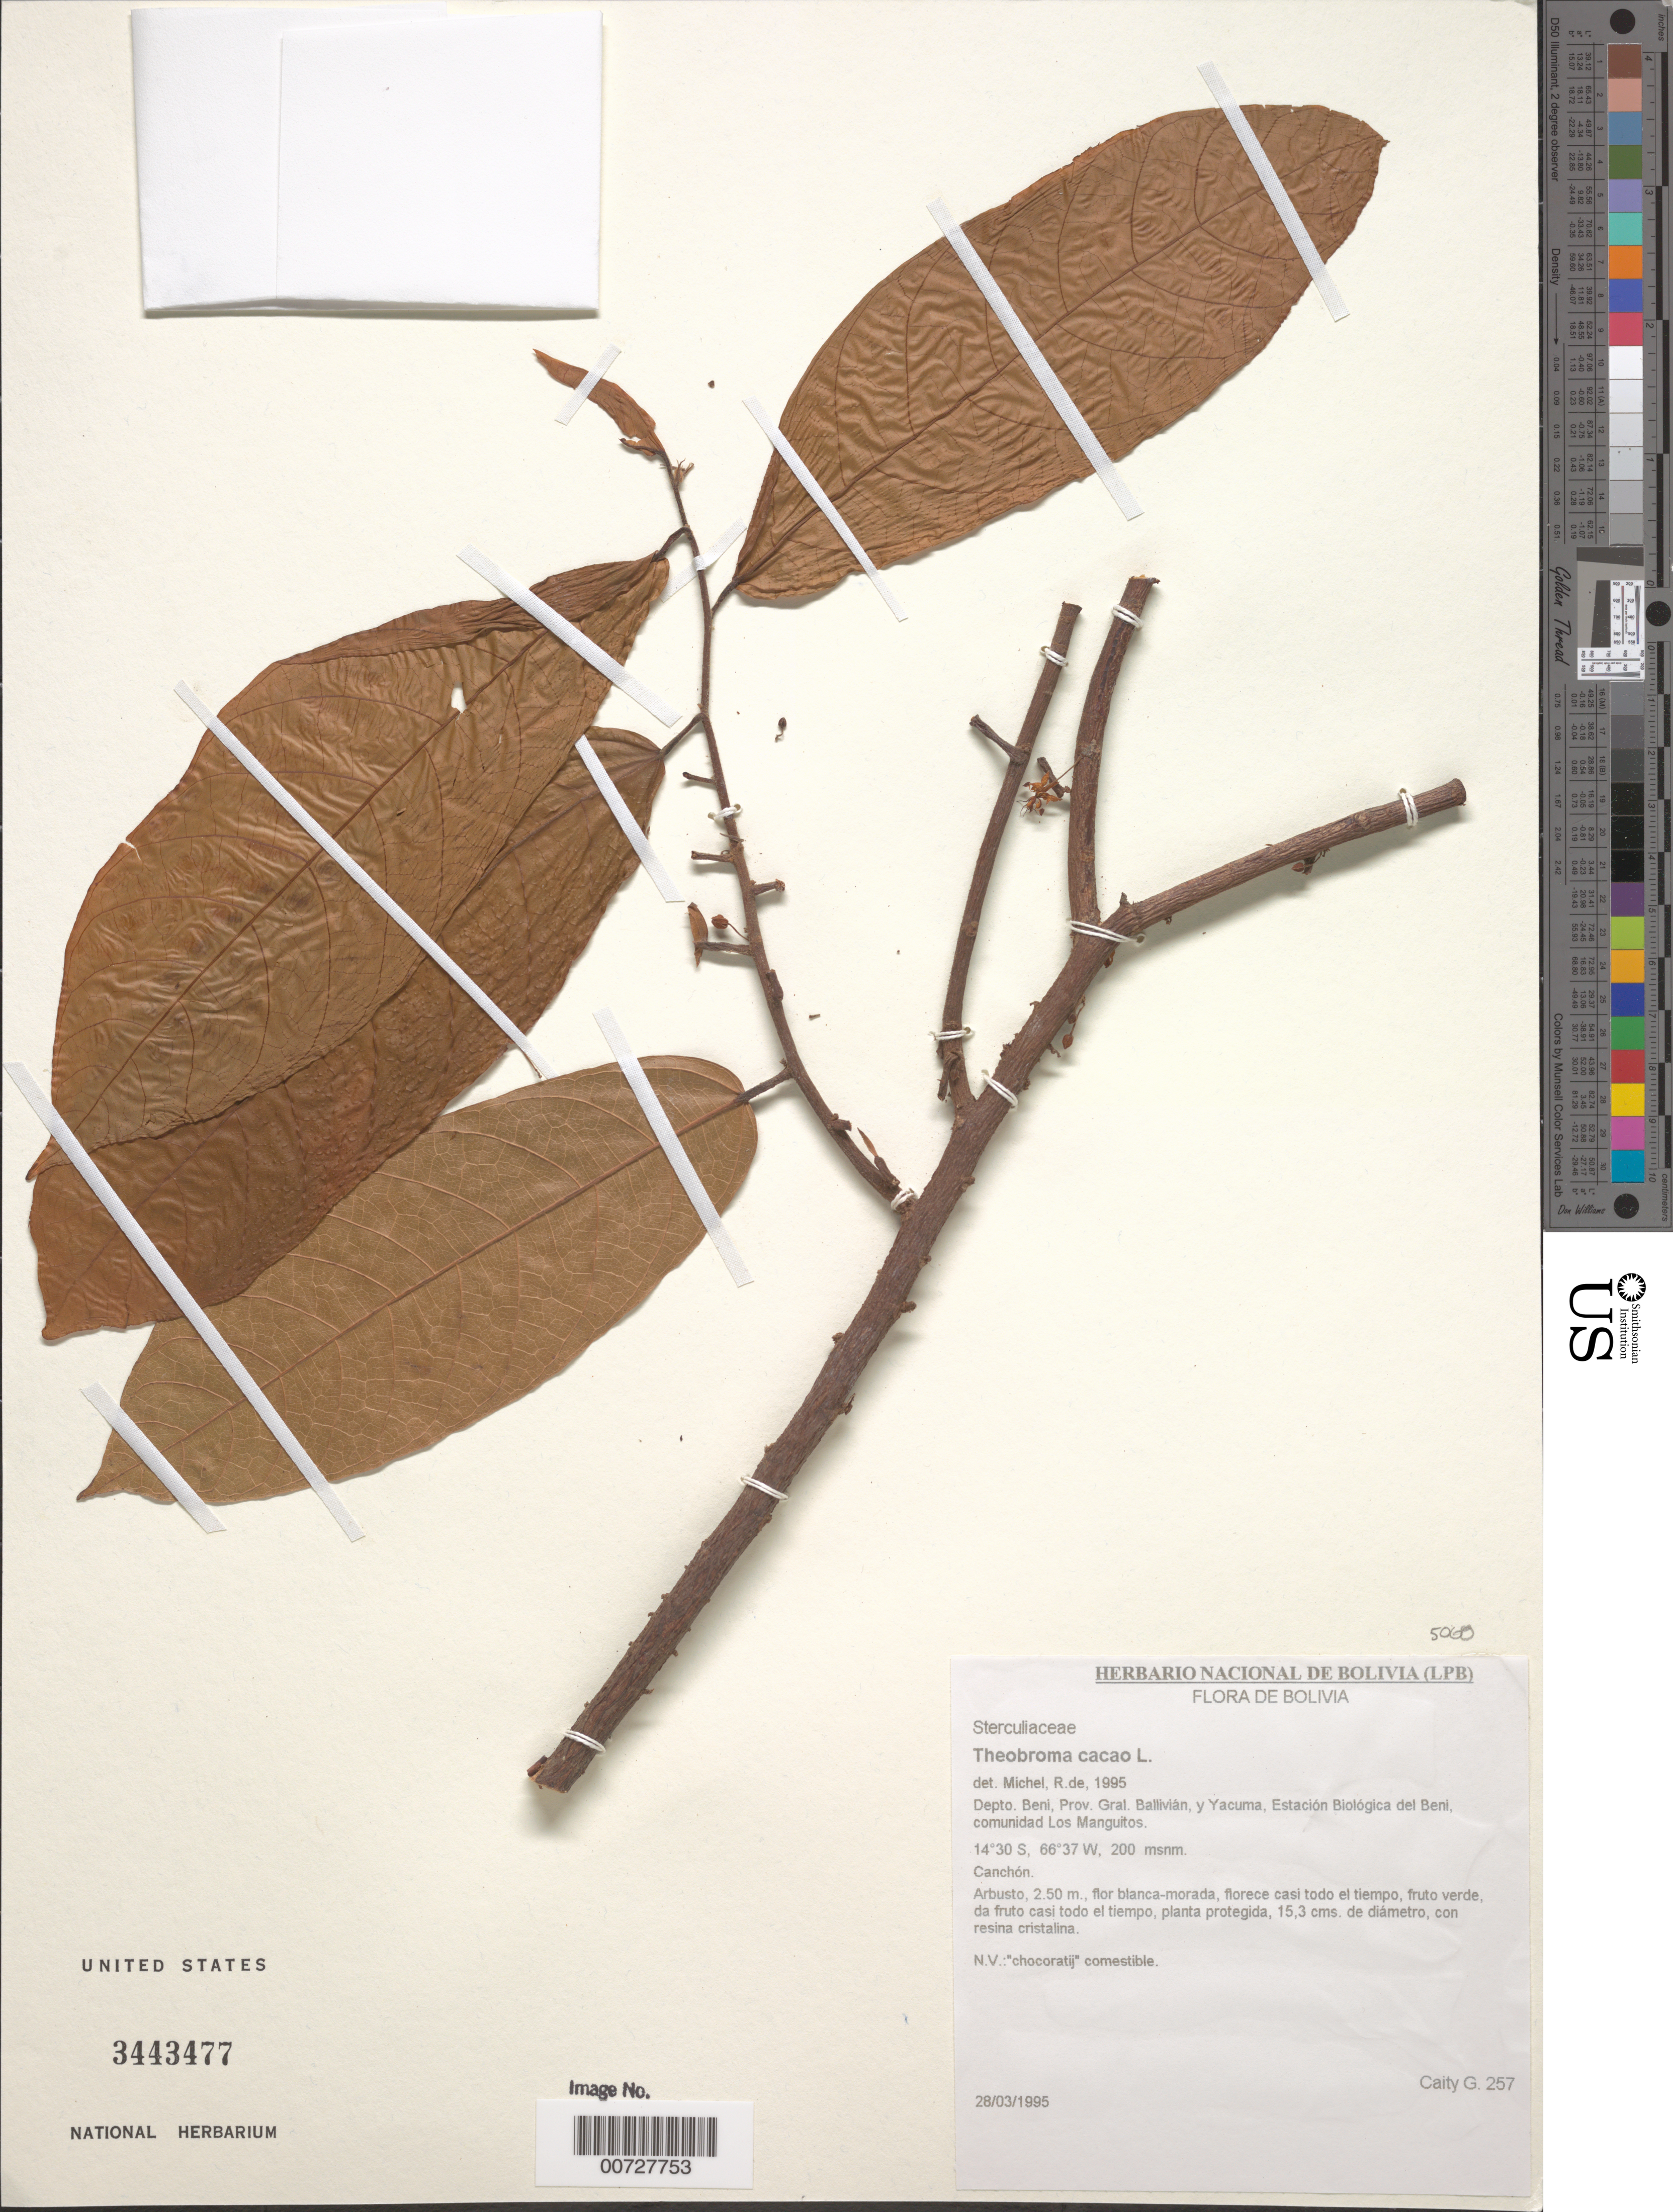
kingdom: Plantae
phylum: Tracheophyta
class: Magnoliopsida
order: Malvales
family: Malvaceae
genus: Theobroma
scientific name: Theobroma cacao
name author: L.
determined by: Michel, R. de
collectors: G. Caity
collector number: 257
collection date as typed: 28 Mar 1995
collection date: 1995-03-28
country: Bolivia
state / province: Beni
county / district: Ballivián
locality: y Yacuma, Estación Biológica del Beni, comunidad Los Manguitos. Canchón.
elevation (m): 200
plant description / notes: Common name: chocoratij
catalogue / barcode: US 3443477